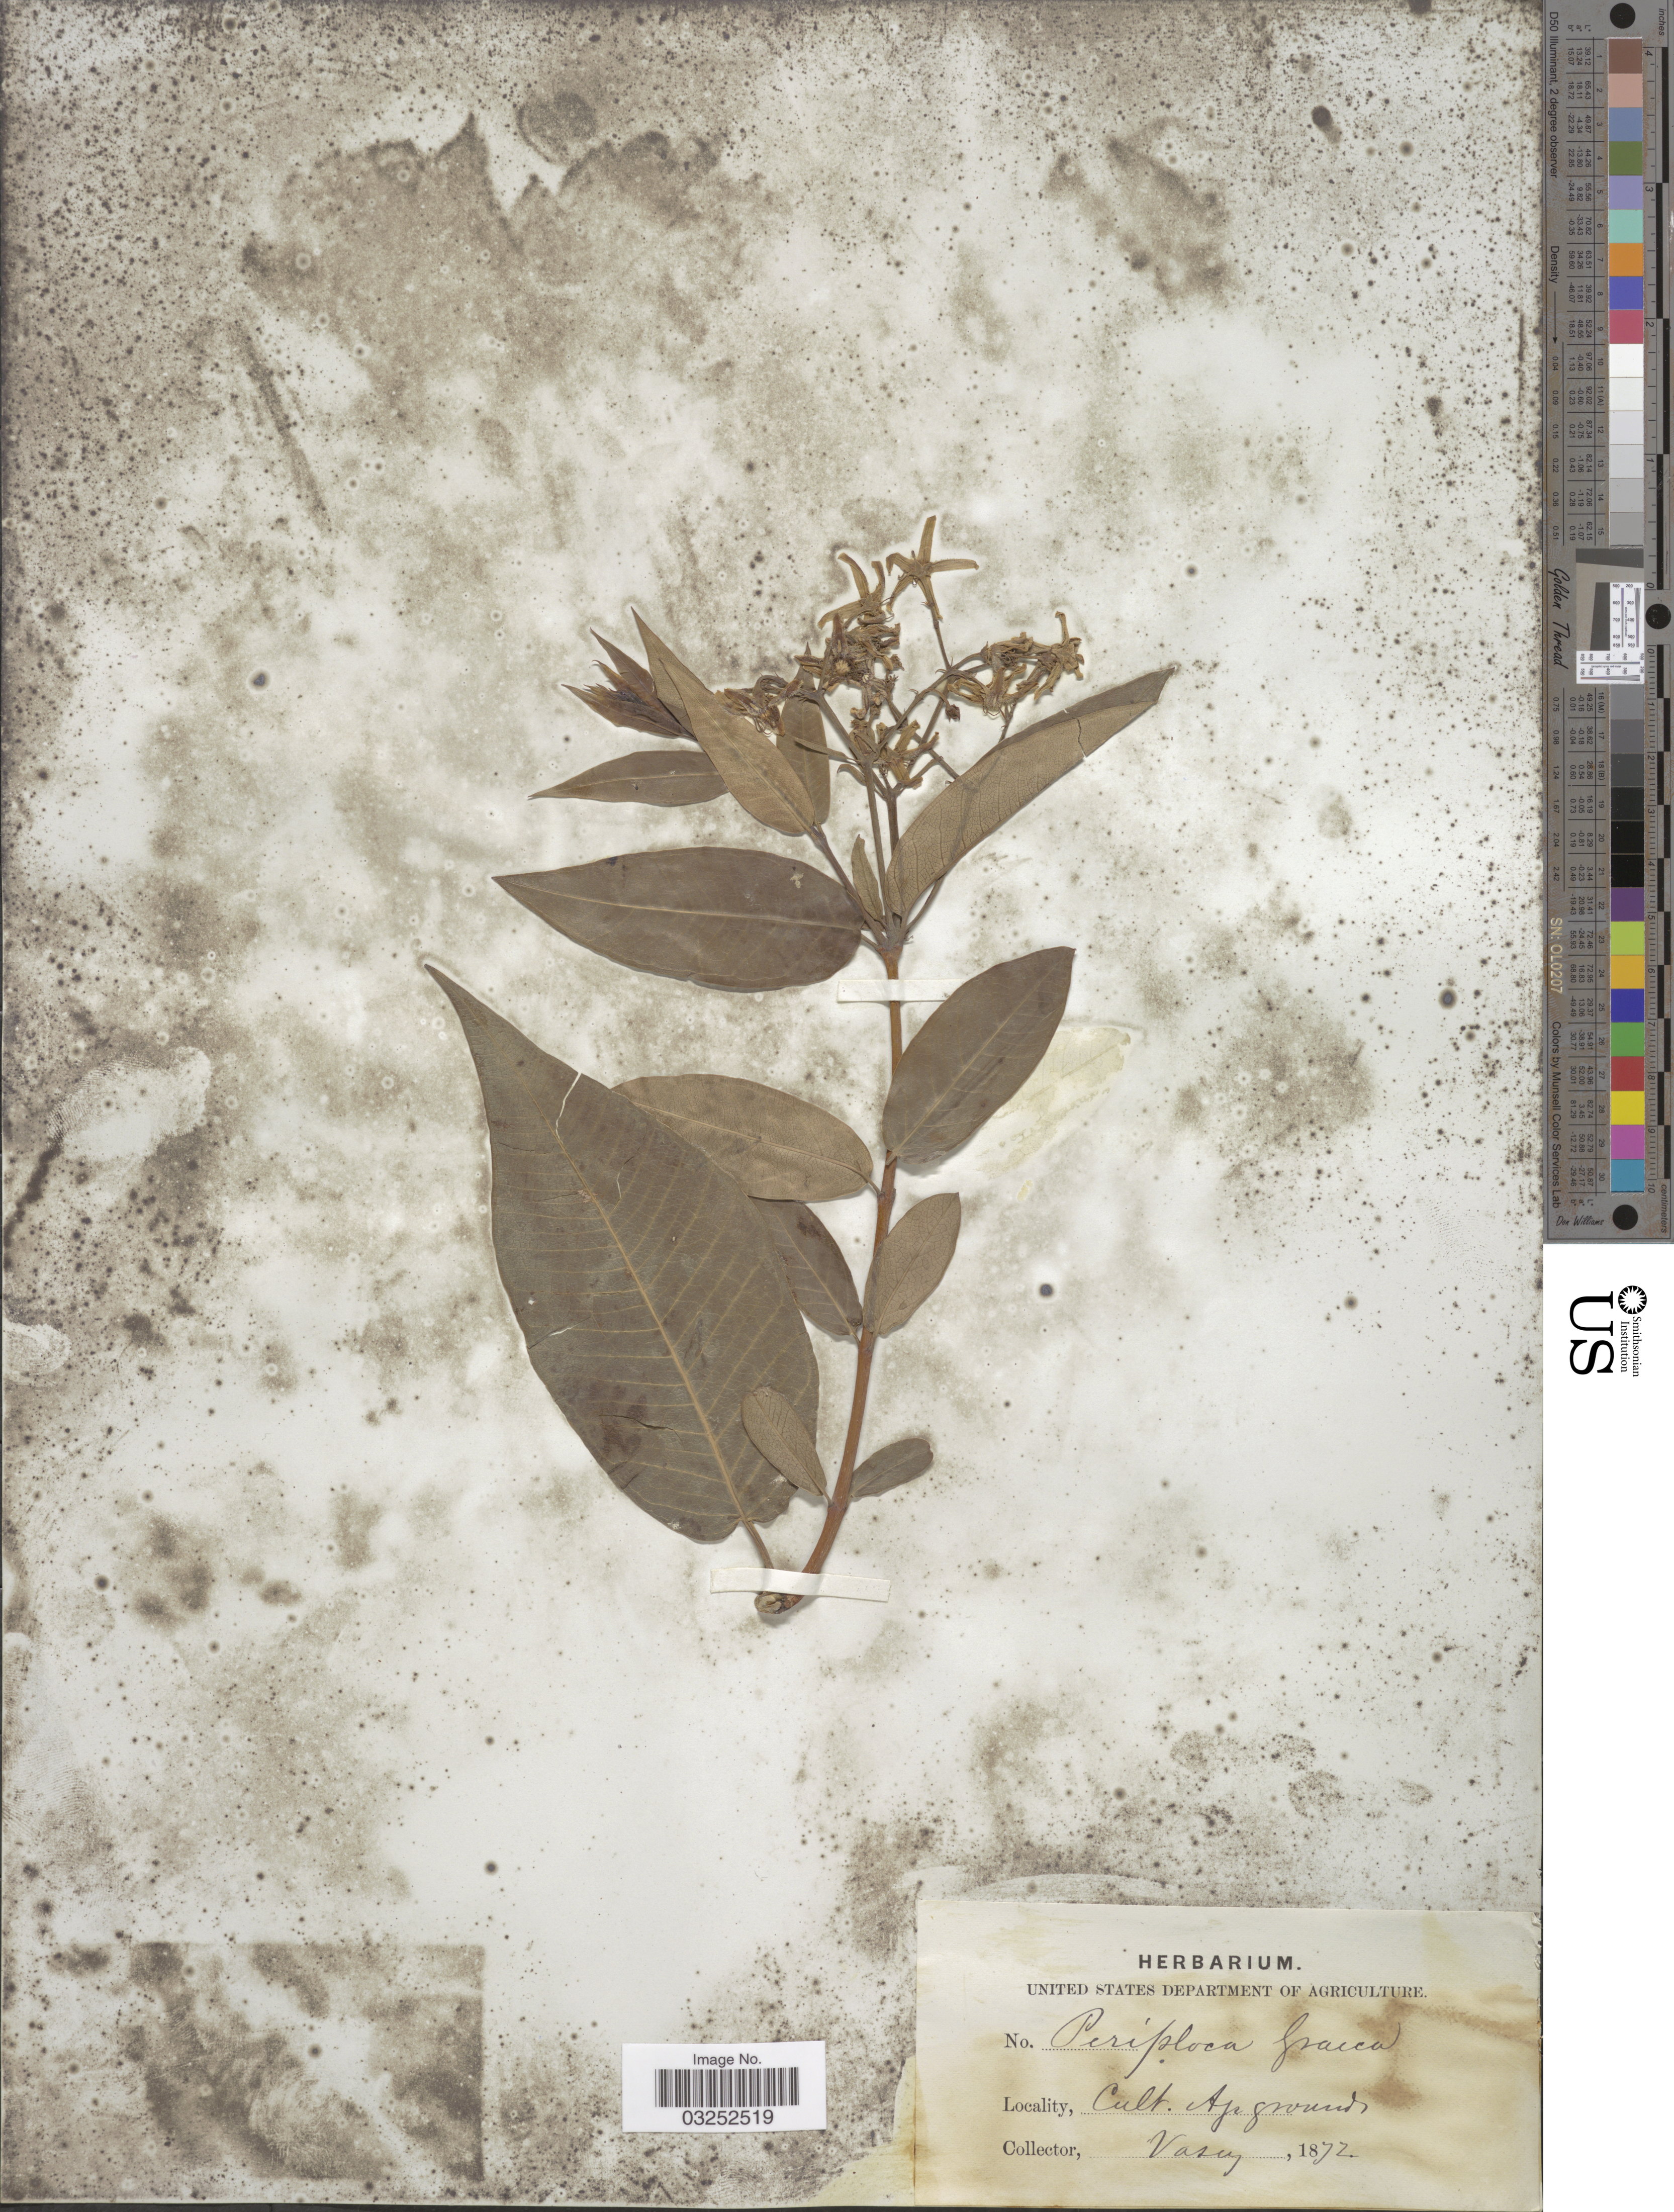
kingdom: Plantae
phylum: Tracheophyta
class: Magnoliopsida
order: Gentianales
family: Apocynaceae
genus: Periploca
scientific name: Periploca graeca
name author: L.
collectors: Vasey, --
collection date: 1872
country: United States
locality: Cult. Agr. grounds.